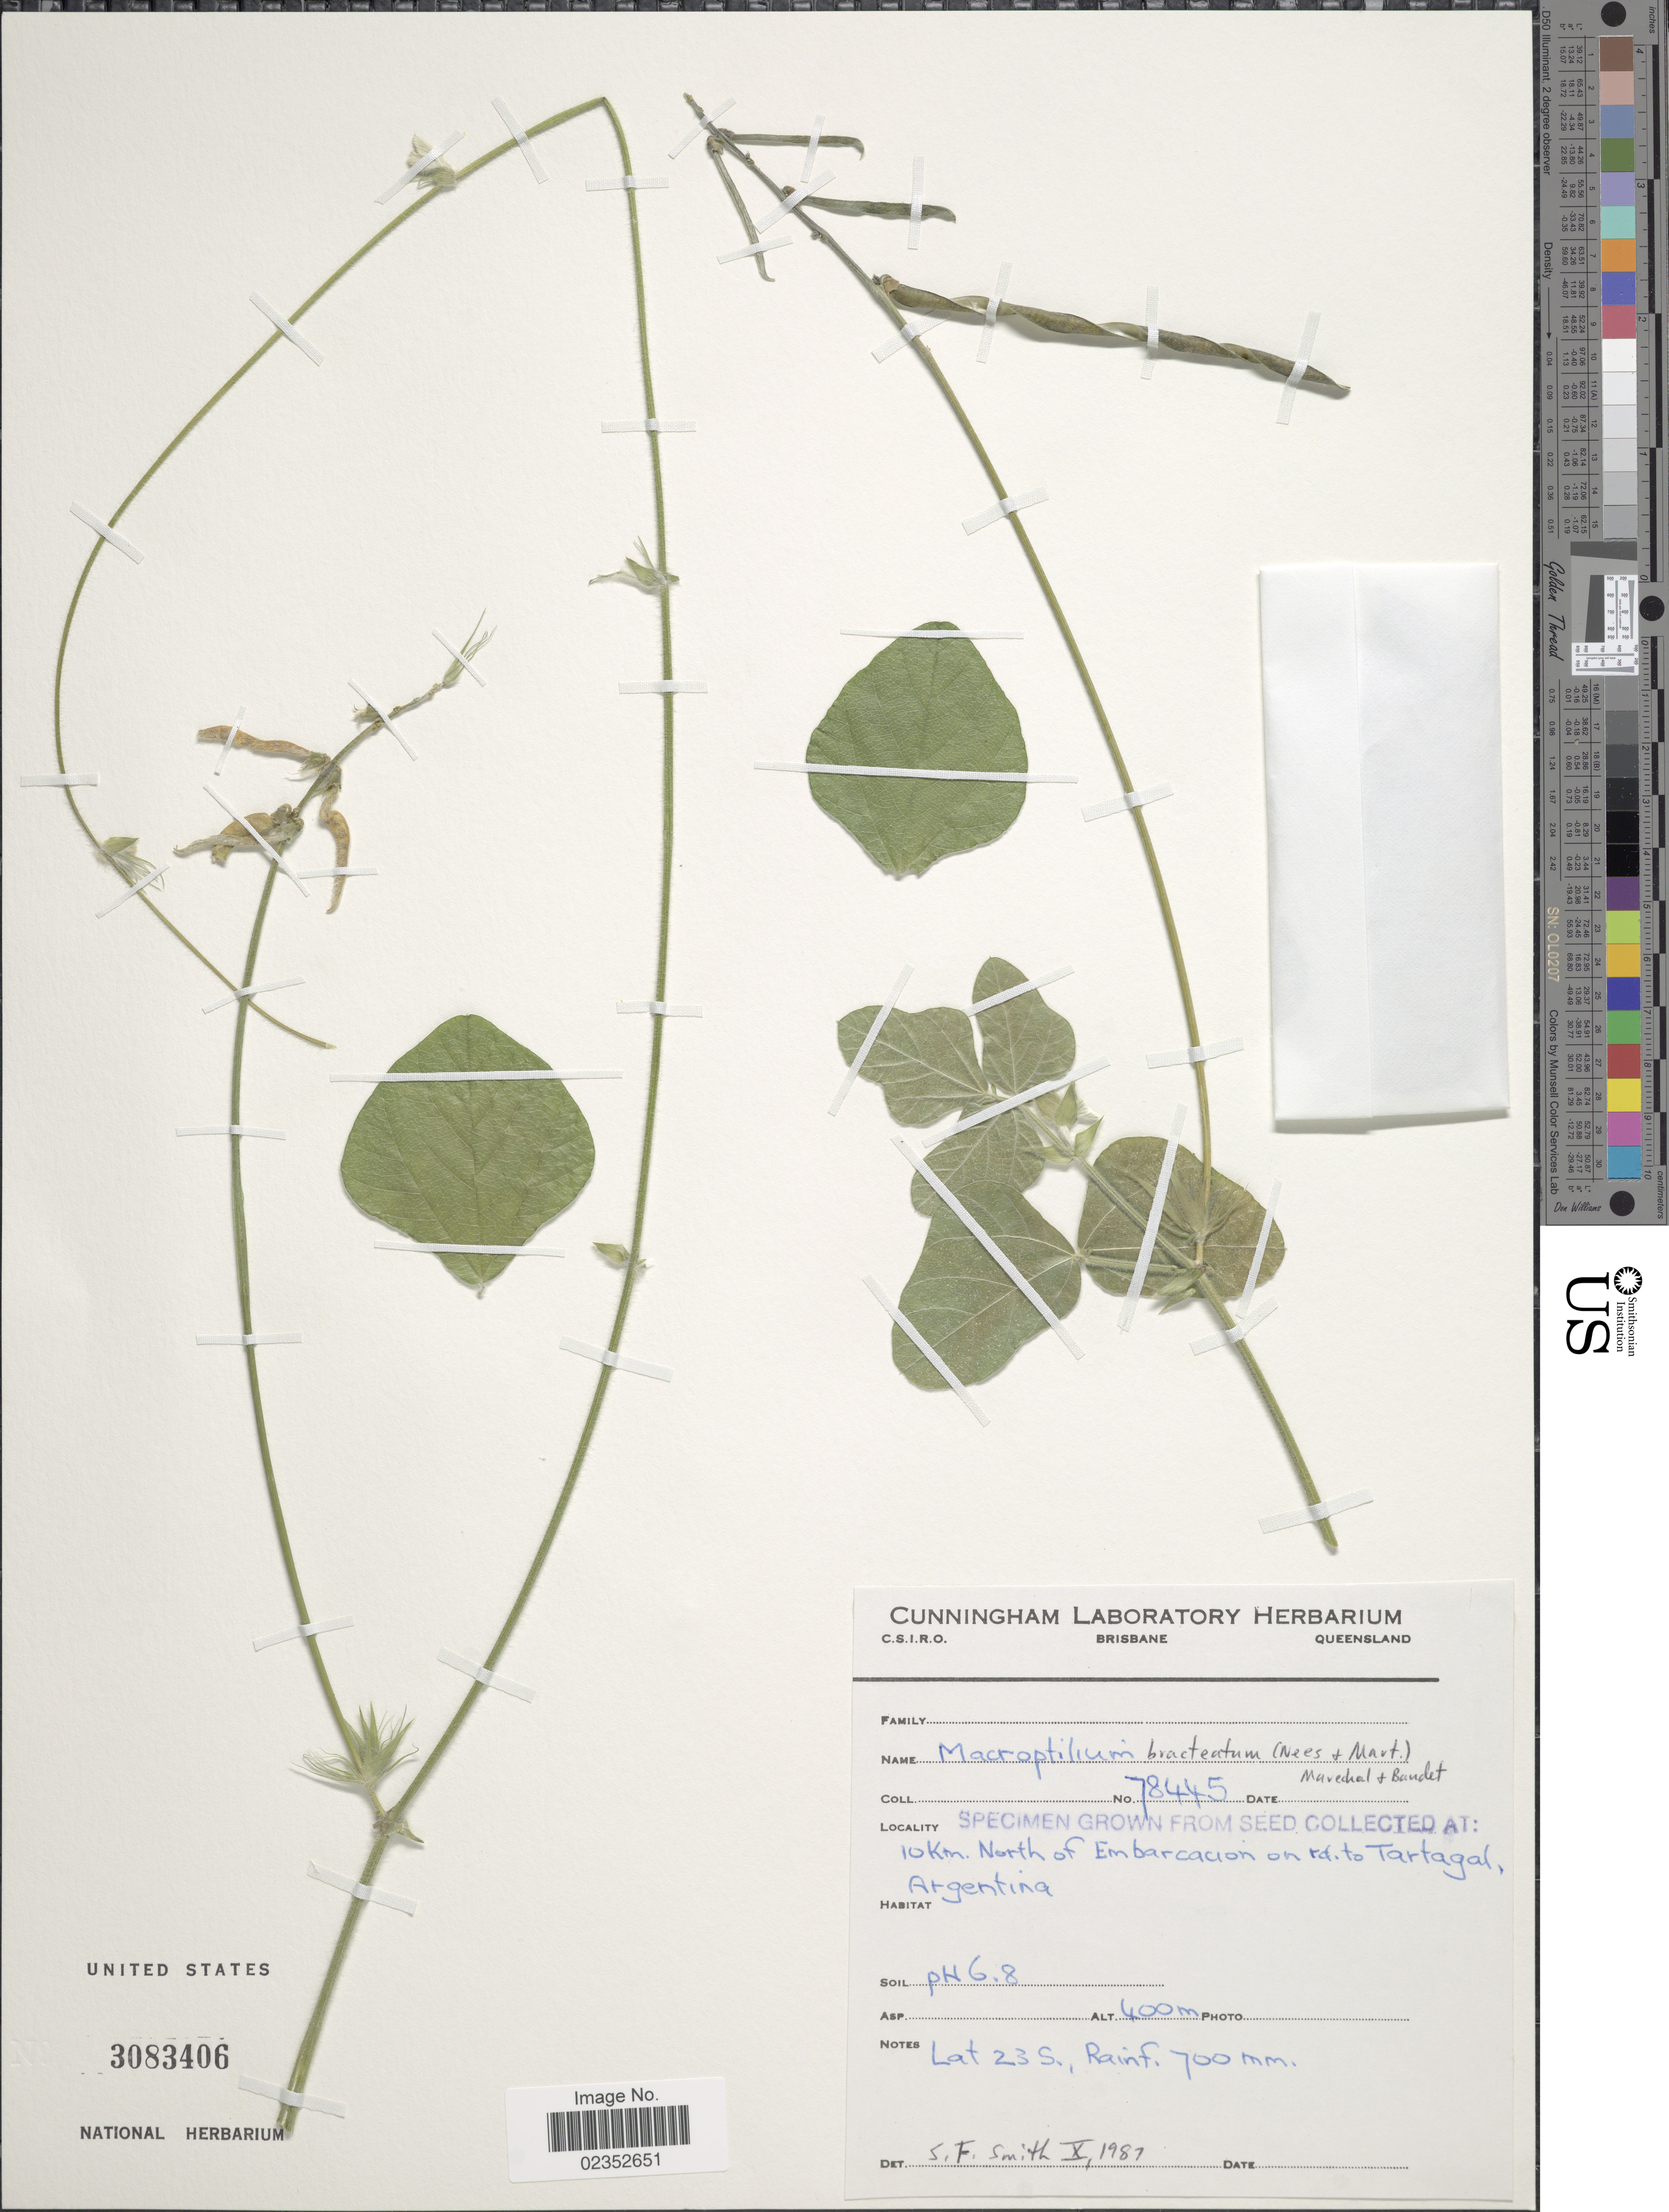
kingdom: Plantae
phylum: Tracheophyta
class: Magnoliopsida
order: Fabales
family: Fabaceae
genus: Macroptilium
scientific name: Macroptilium bracteatum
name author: (Nees & Mart.) Maréchal & Baudet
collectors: Ex Herb. Cunningham Laboratory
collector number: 78445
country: Argentina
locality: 10 km. north of Embarcacion on rd. to Tartagal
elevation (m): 400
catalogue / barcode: US 3083406